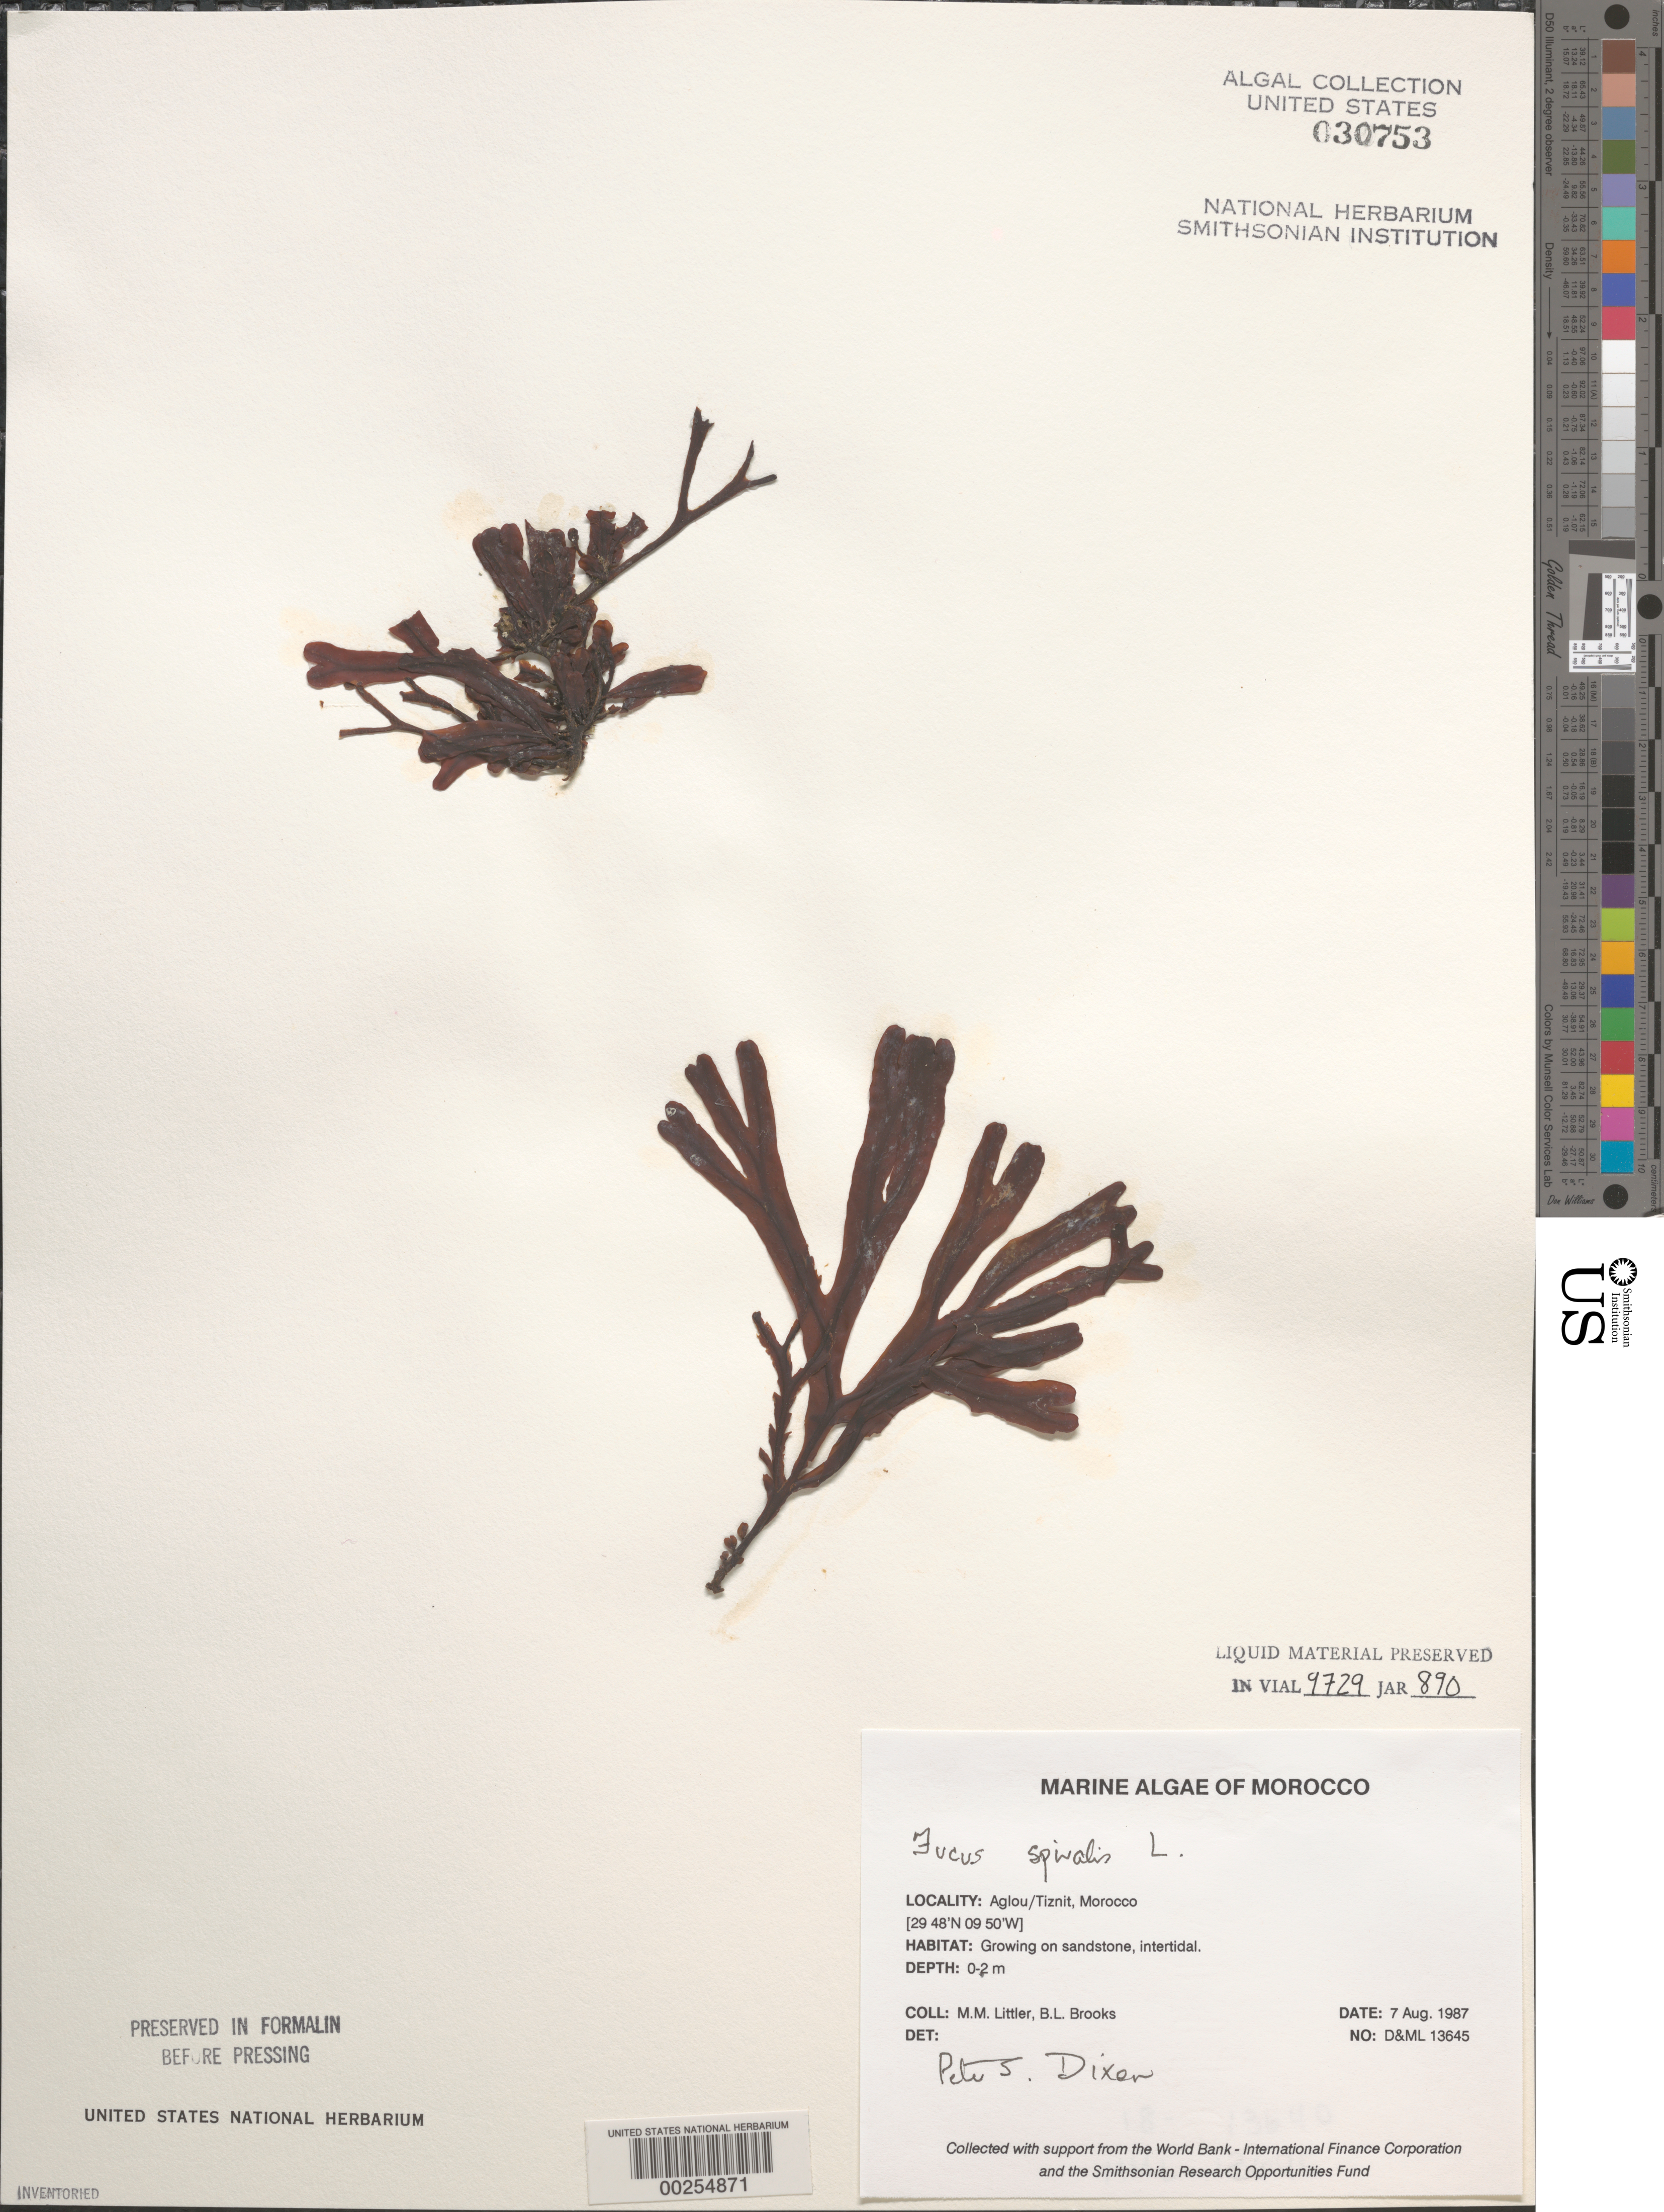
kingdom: Chromista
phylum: Ochrophyta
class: Phaeophyceae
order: Fucales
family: Fucaceae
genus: Fucus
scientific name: Fucus spiralis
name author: L.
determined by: Dixon, P. S.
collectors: M. M. Littler & B. Brooks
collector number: D&ML 13645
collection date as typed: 07 Aug 1987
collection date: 1987-08-07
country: Morocco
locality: Aglou / Tiznit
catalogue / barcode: US 30753